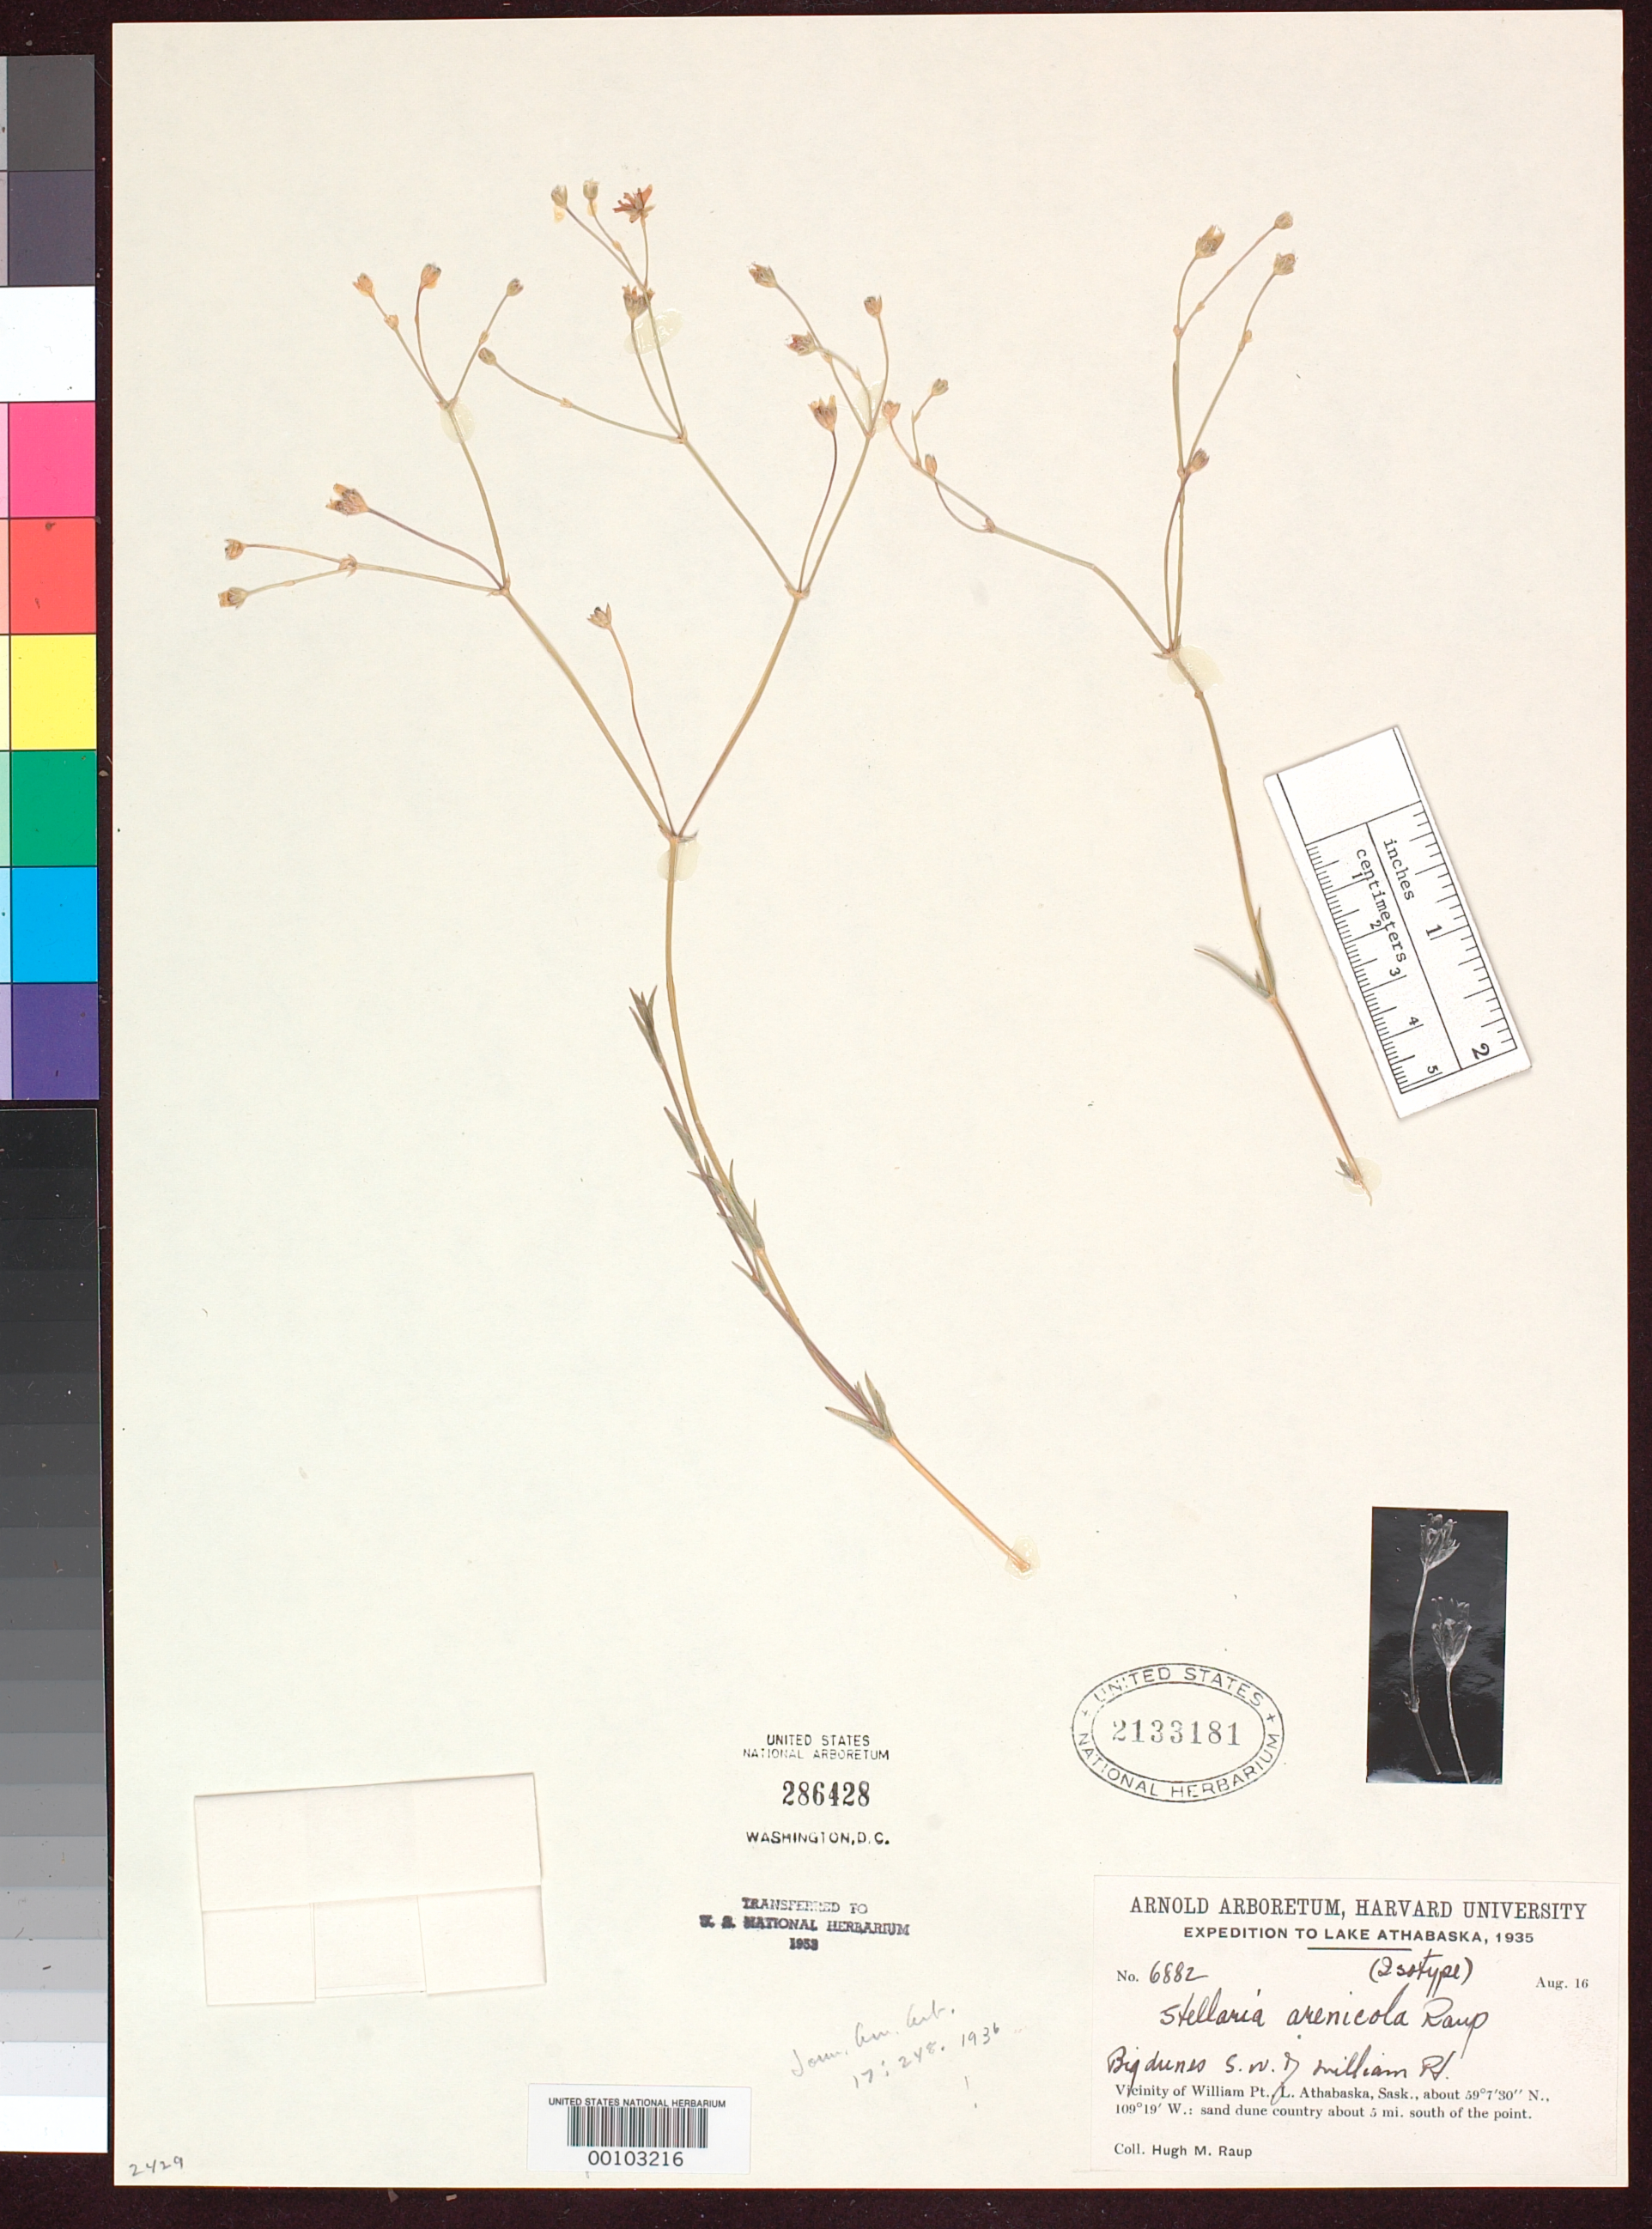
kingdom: Plantae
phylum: Tracheophyta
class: Magnoliopsida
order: Caryophyllales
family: Caryophyllaceae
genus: Stellaria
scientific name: Stellaria arenicola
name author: Raup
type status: Isotype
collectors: H. Raup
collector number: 6882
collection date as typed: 16 Aug 1935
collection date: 1935-08-16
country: Canada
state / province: Saskatchewan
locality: S shore of Lake Athabaska, S of Williampoint.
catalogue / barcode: US 2133181